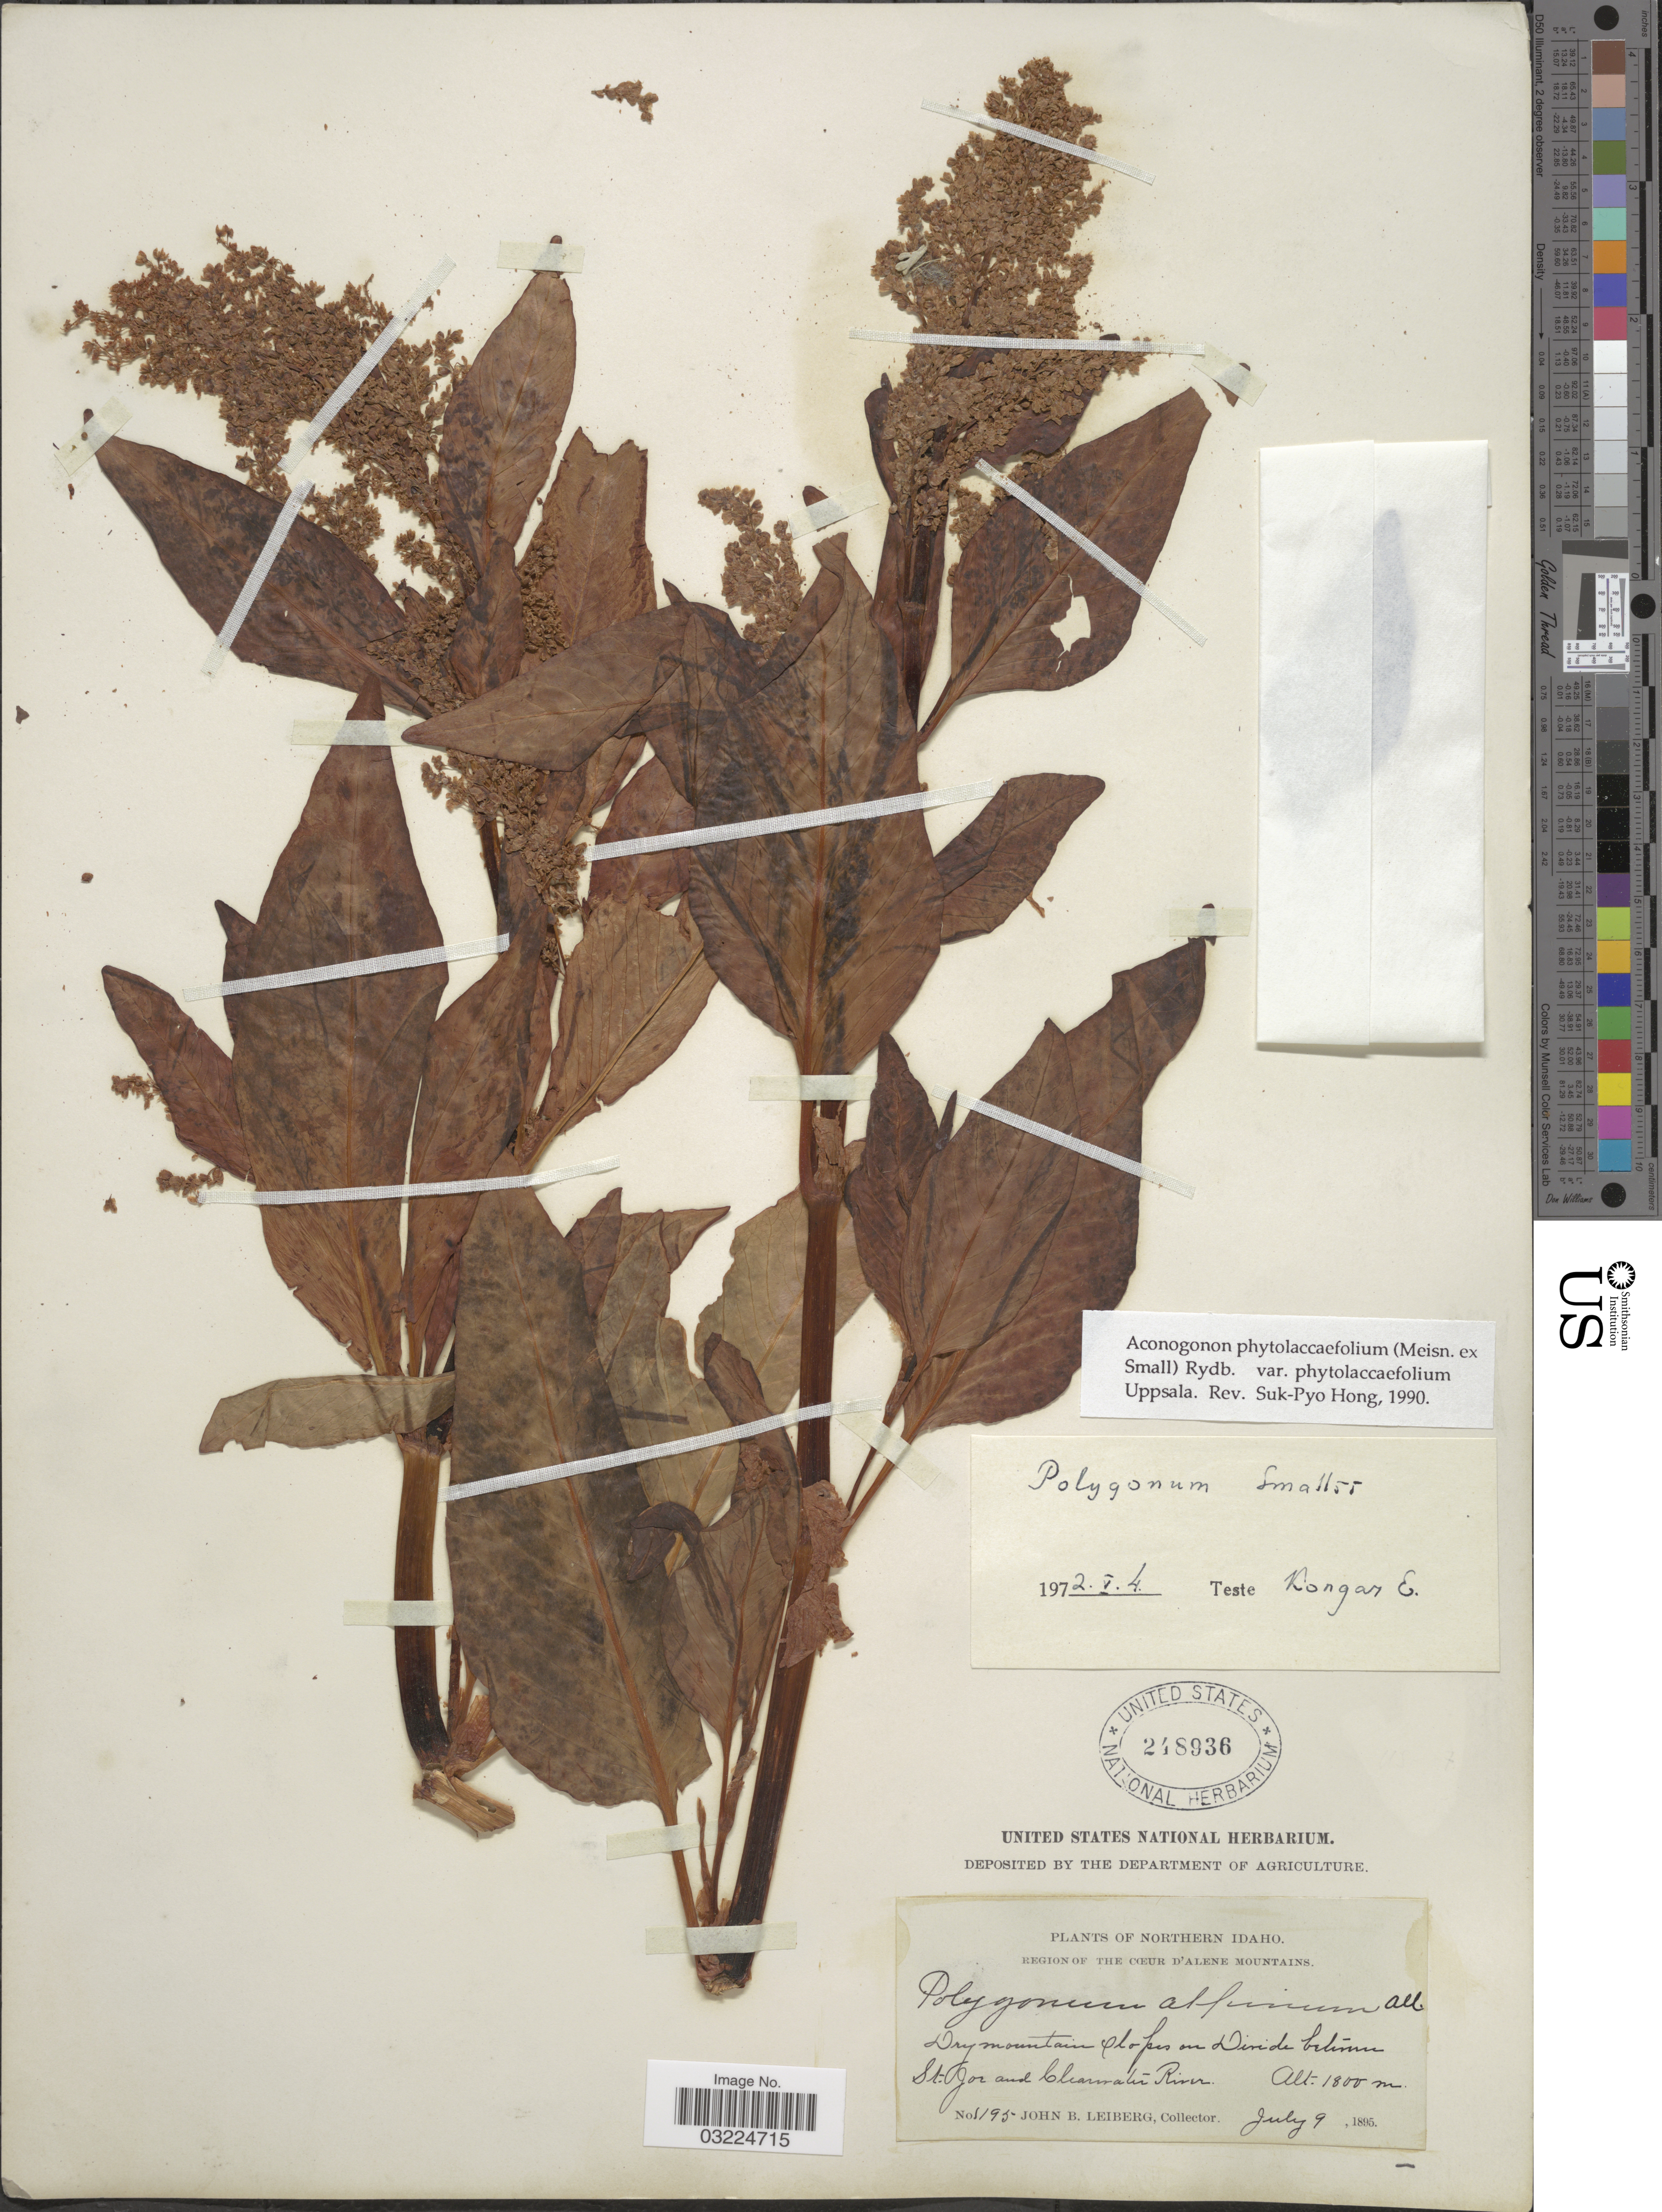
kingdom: Plantae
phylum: Tracheophyta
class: Magnoliopsida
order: Caryophyllales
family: Polygonaceae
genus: Koenigia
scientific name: Koenigia phytolaccifolia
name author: (Meisn. ex Small) T.M. Schust. & Reveal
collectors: J. B. Leiberg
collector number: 1195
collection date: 1895-07-09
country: United States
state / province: Idaho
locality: Northern Idaho. Dry mountain slopes on Divide between St. Joe and Clearwater River.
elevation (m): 1800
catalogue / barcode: US 248936